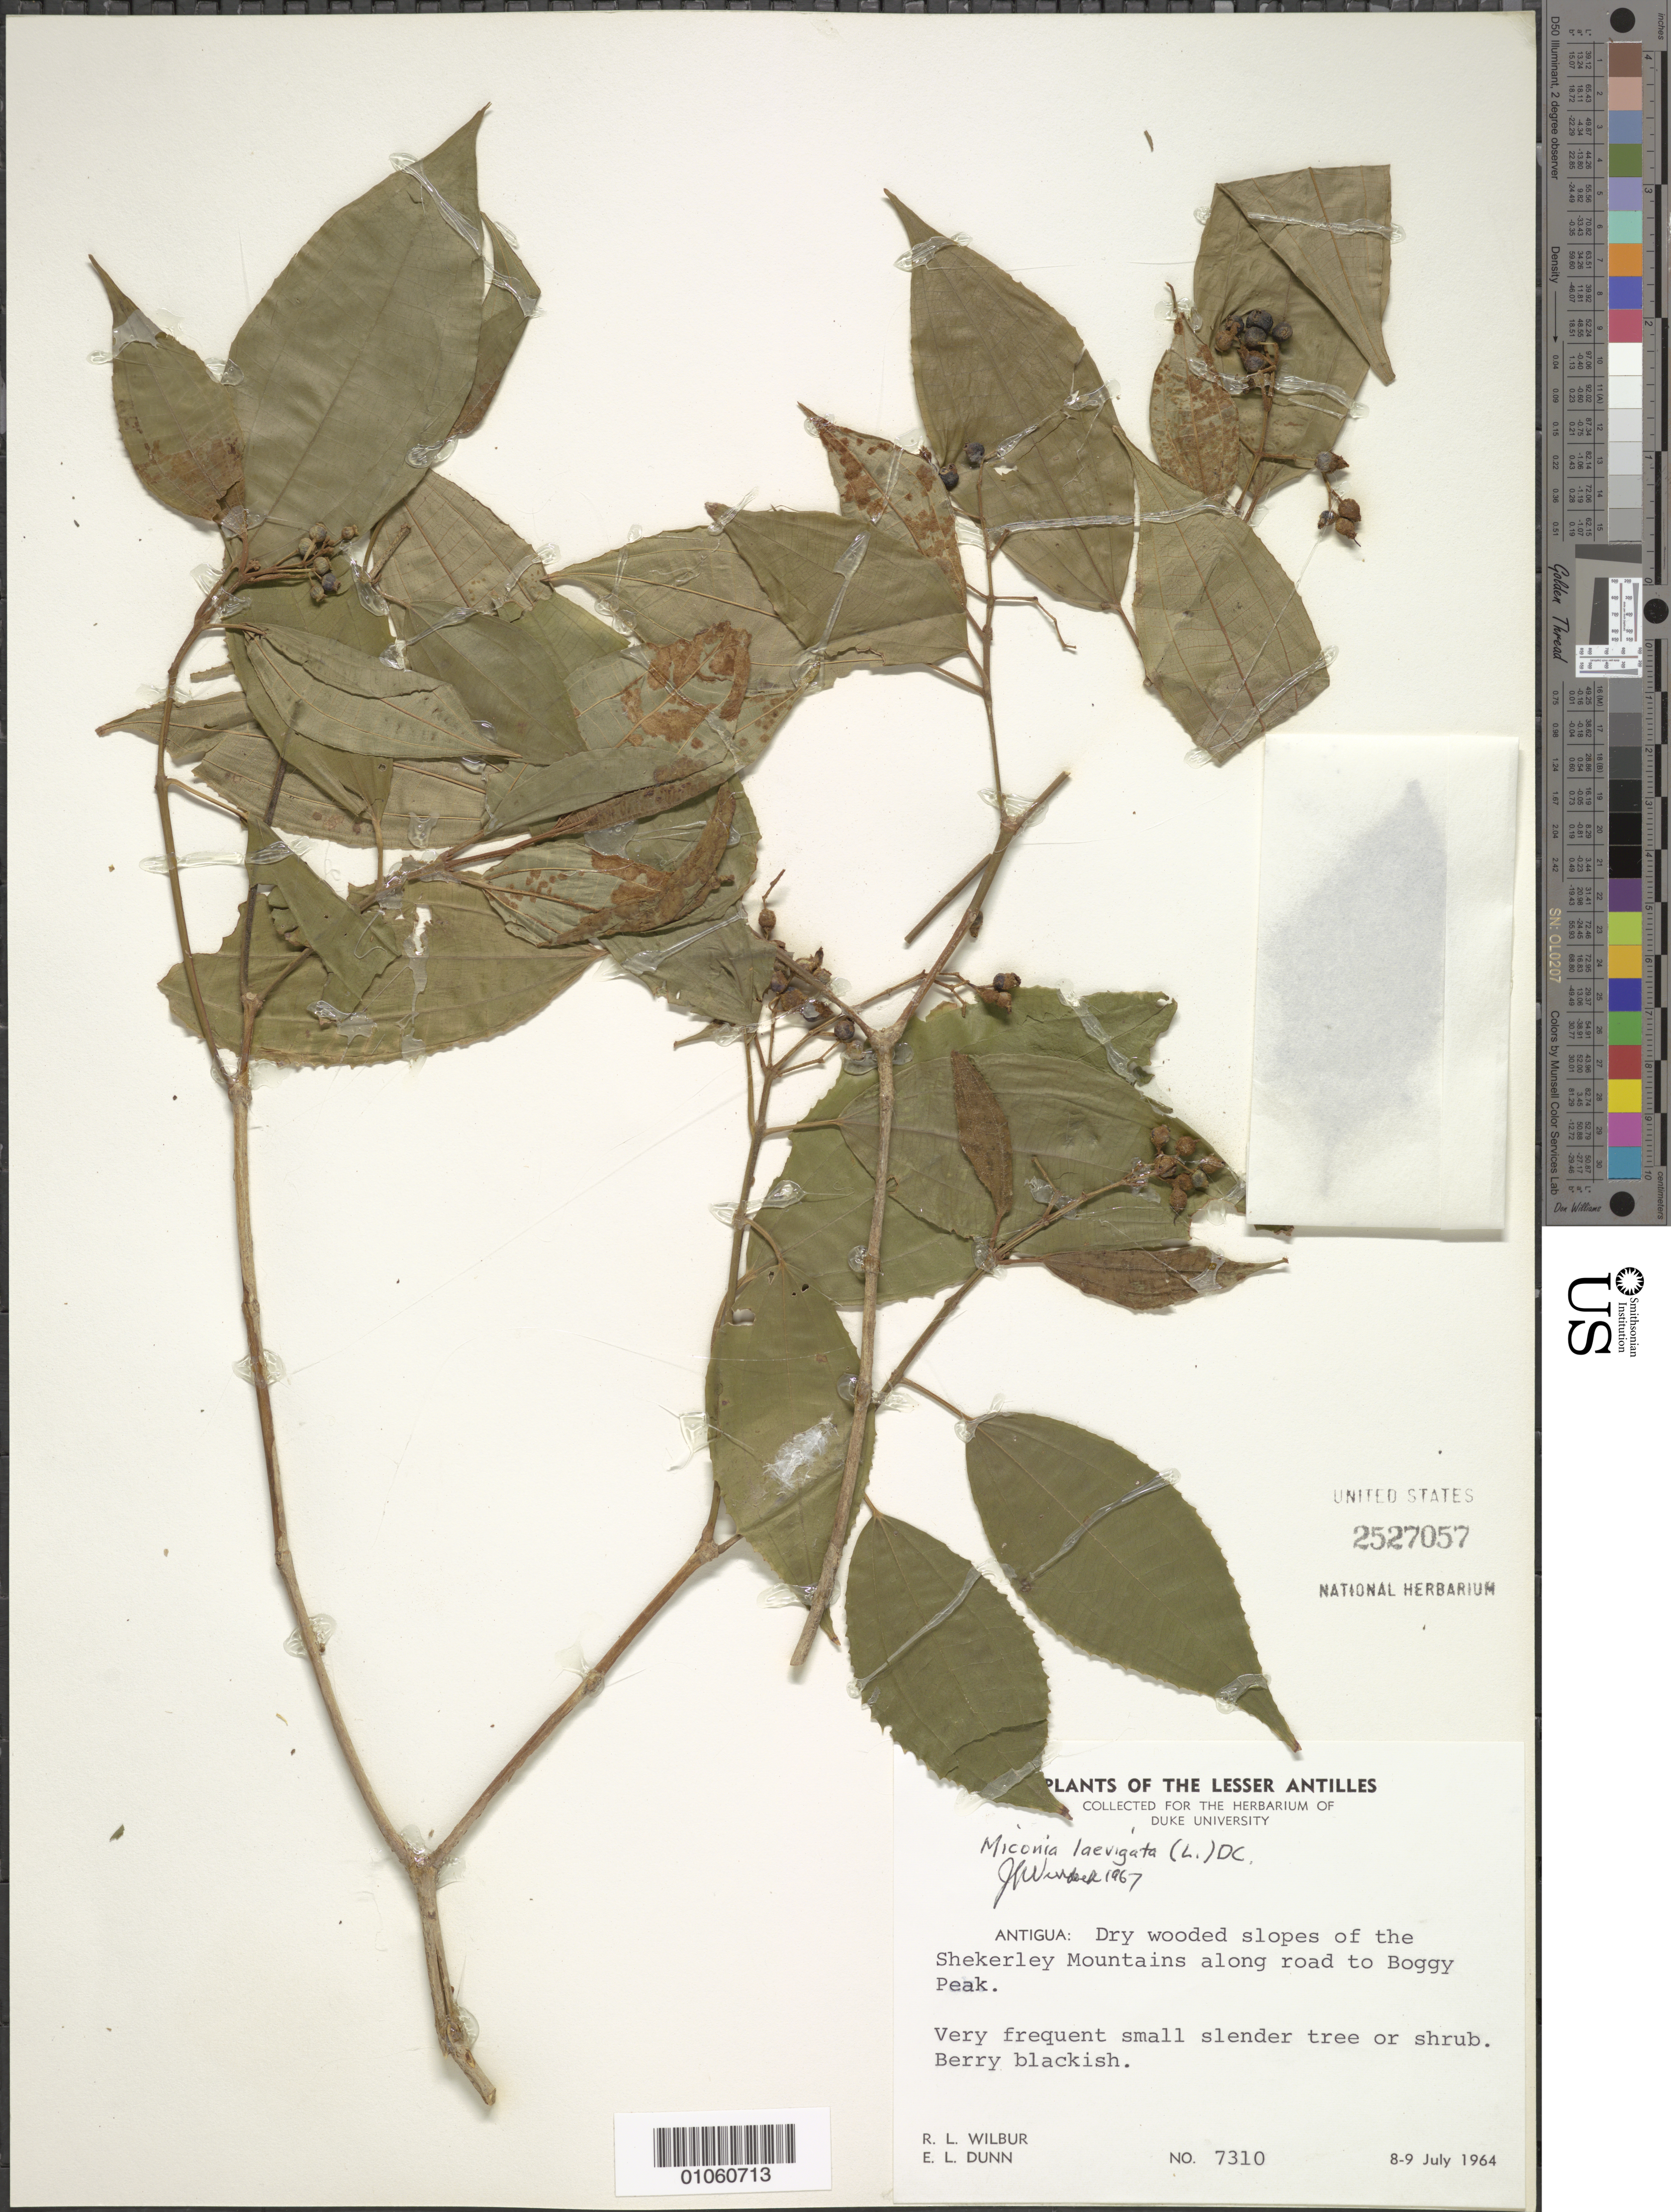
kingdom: Plantae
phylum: Tracheophyta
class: Magnoliopsida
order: Myrtales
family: Melastomataceae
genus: Miconia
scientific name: Miconia laevigata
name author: (L.) D. Don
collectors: R. L. Wilbur & E. Dunn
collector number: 7310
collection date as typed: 08 Jul 1964 to 09 Jul 1964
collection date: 1964-07-08/1964-07-09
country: Antigua and Barbuda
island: Antigua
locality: Shekerly Mountains, along road to Boggy Peak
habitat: Dry wooded slopes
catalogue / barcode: US 2527057